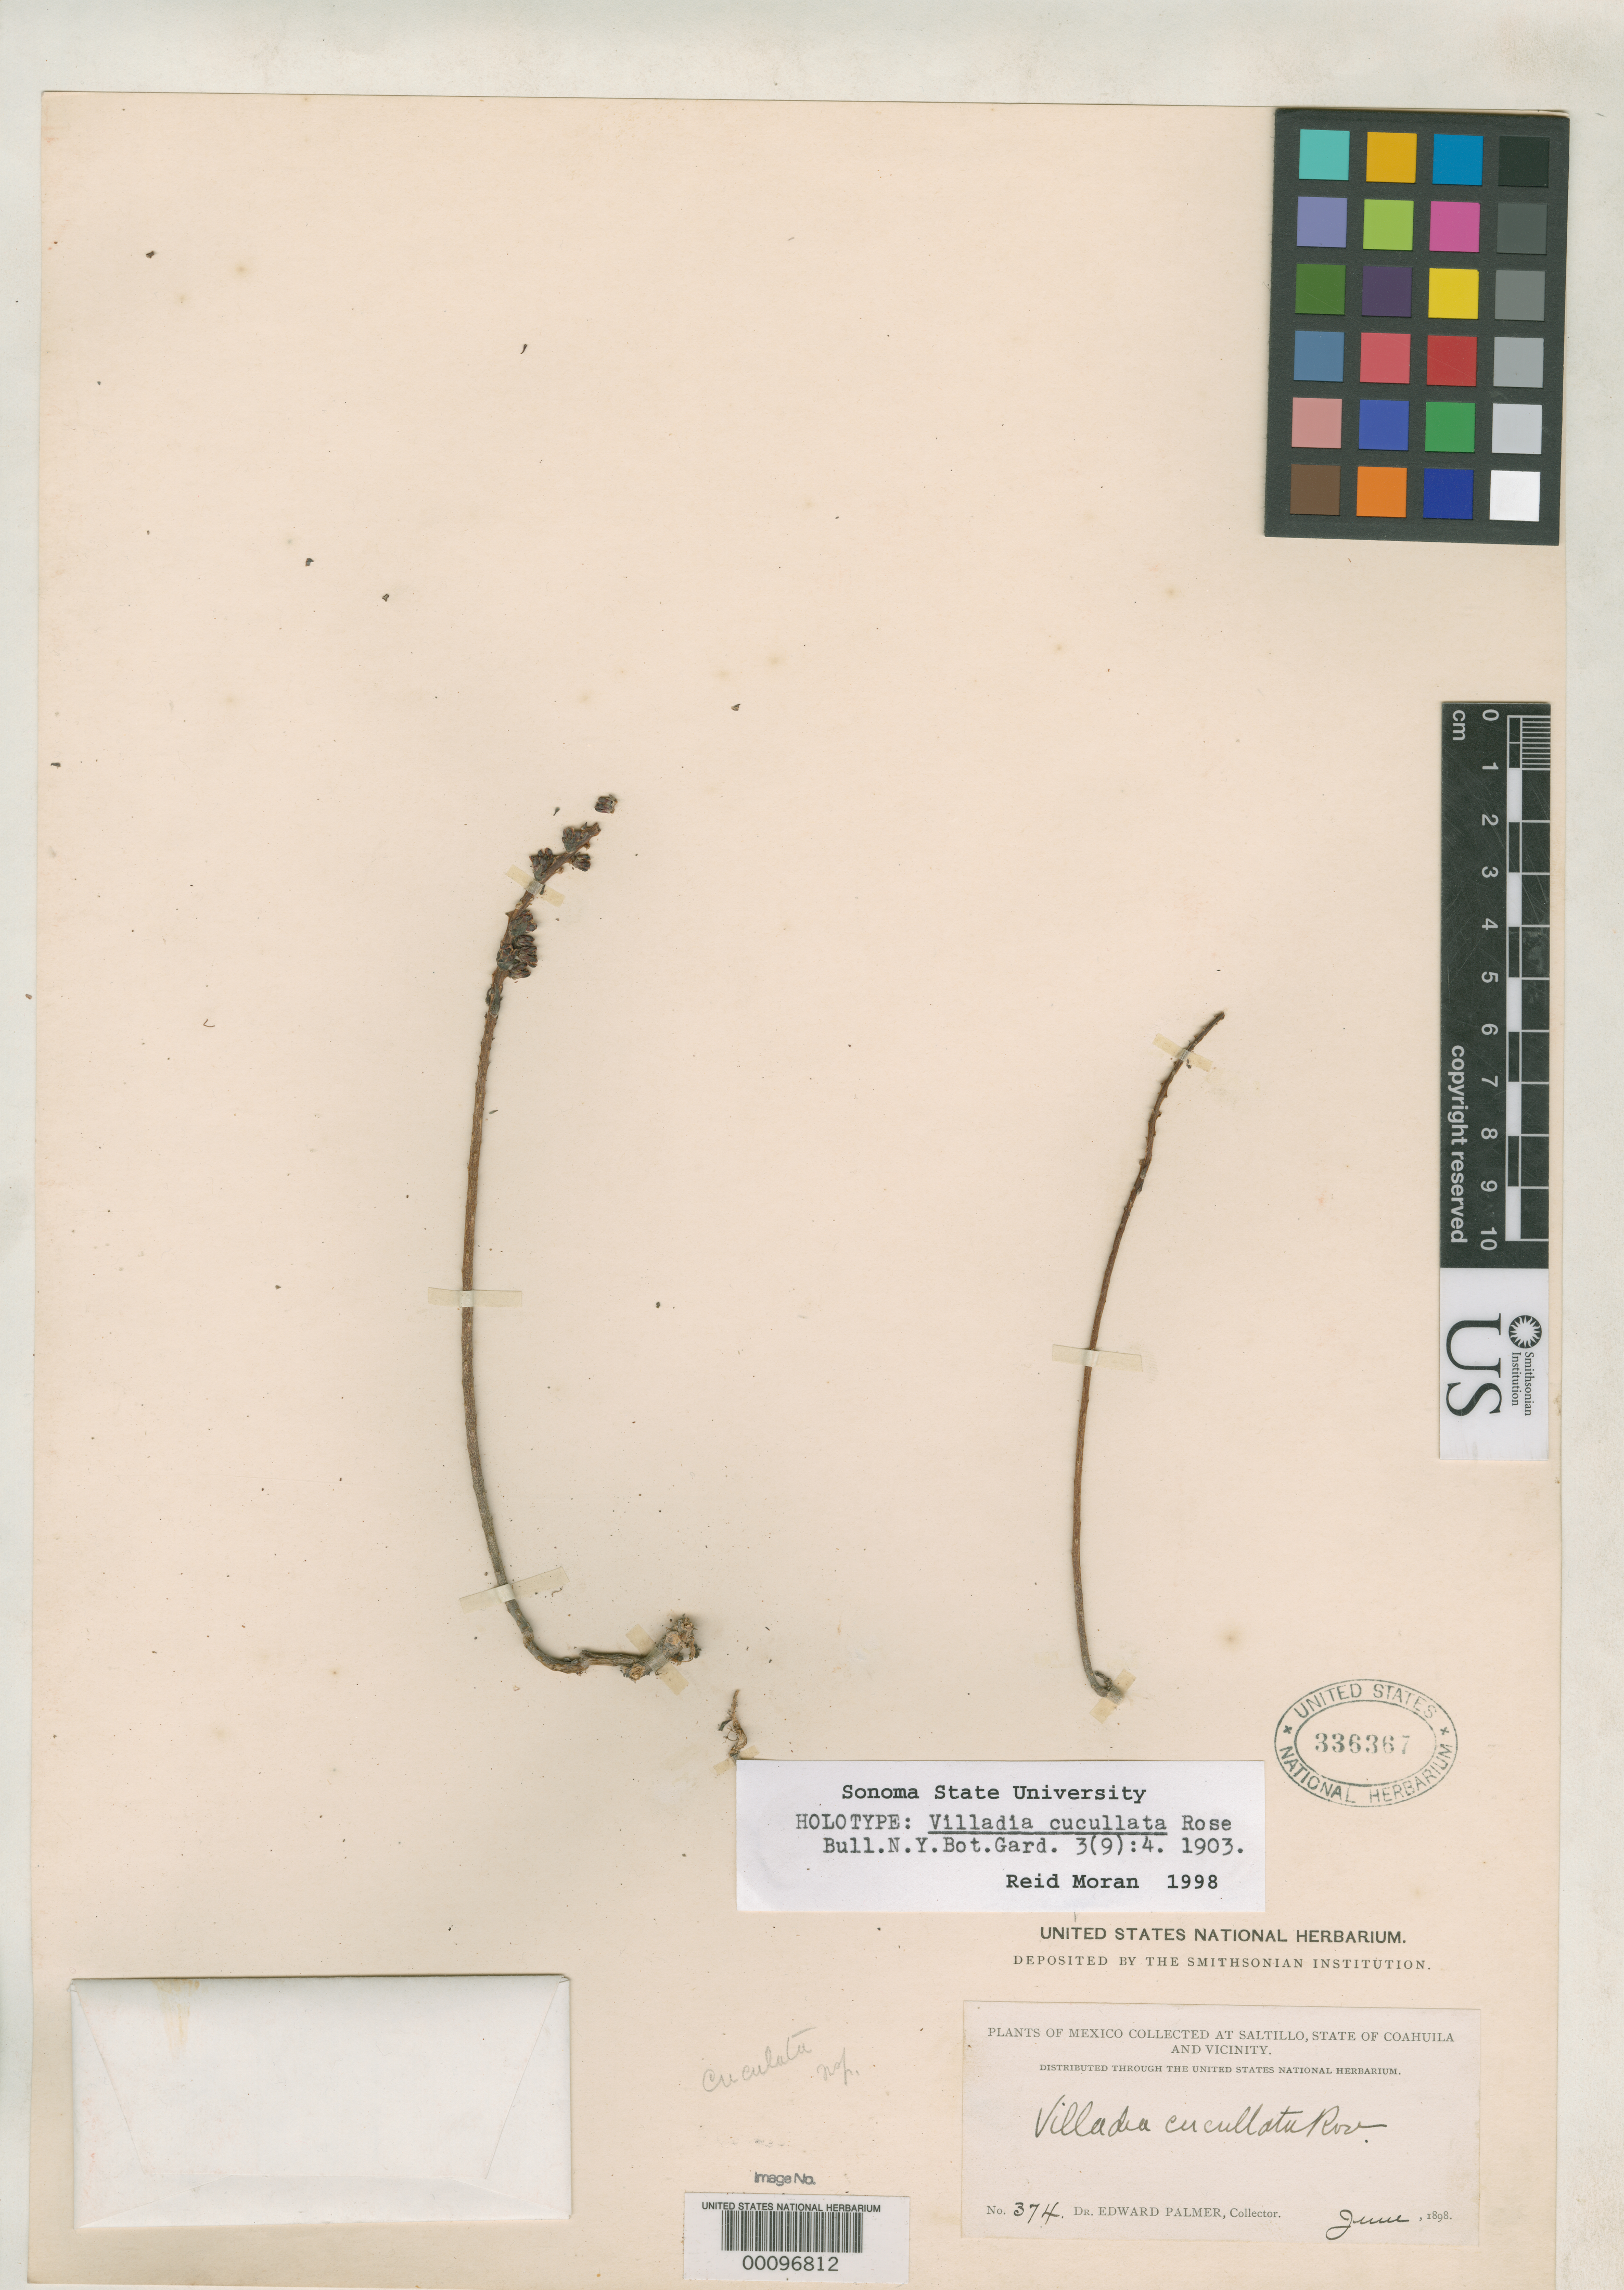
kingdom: Plantae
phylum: Tracheophyta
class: Magnoliopsida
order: Saxifragales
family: Crassulaceae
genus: Villadia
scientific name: Villadia cucullata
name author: Rose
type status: Holotype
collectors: E. Palmer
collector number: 374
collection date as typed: Jun 1898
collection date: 1898-06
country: Mexico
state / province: Coahuila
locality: Near Saltillo.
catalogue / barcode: US 336367